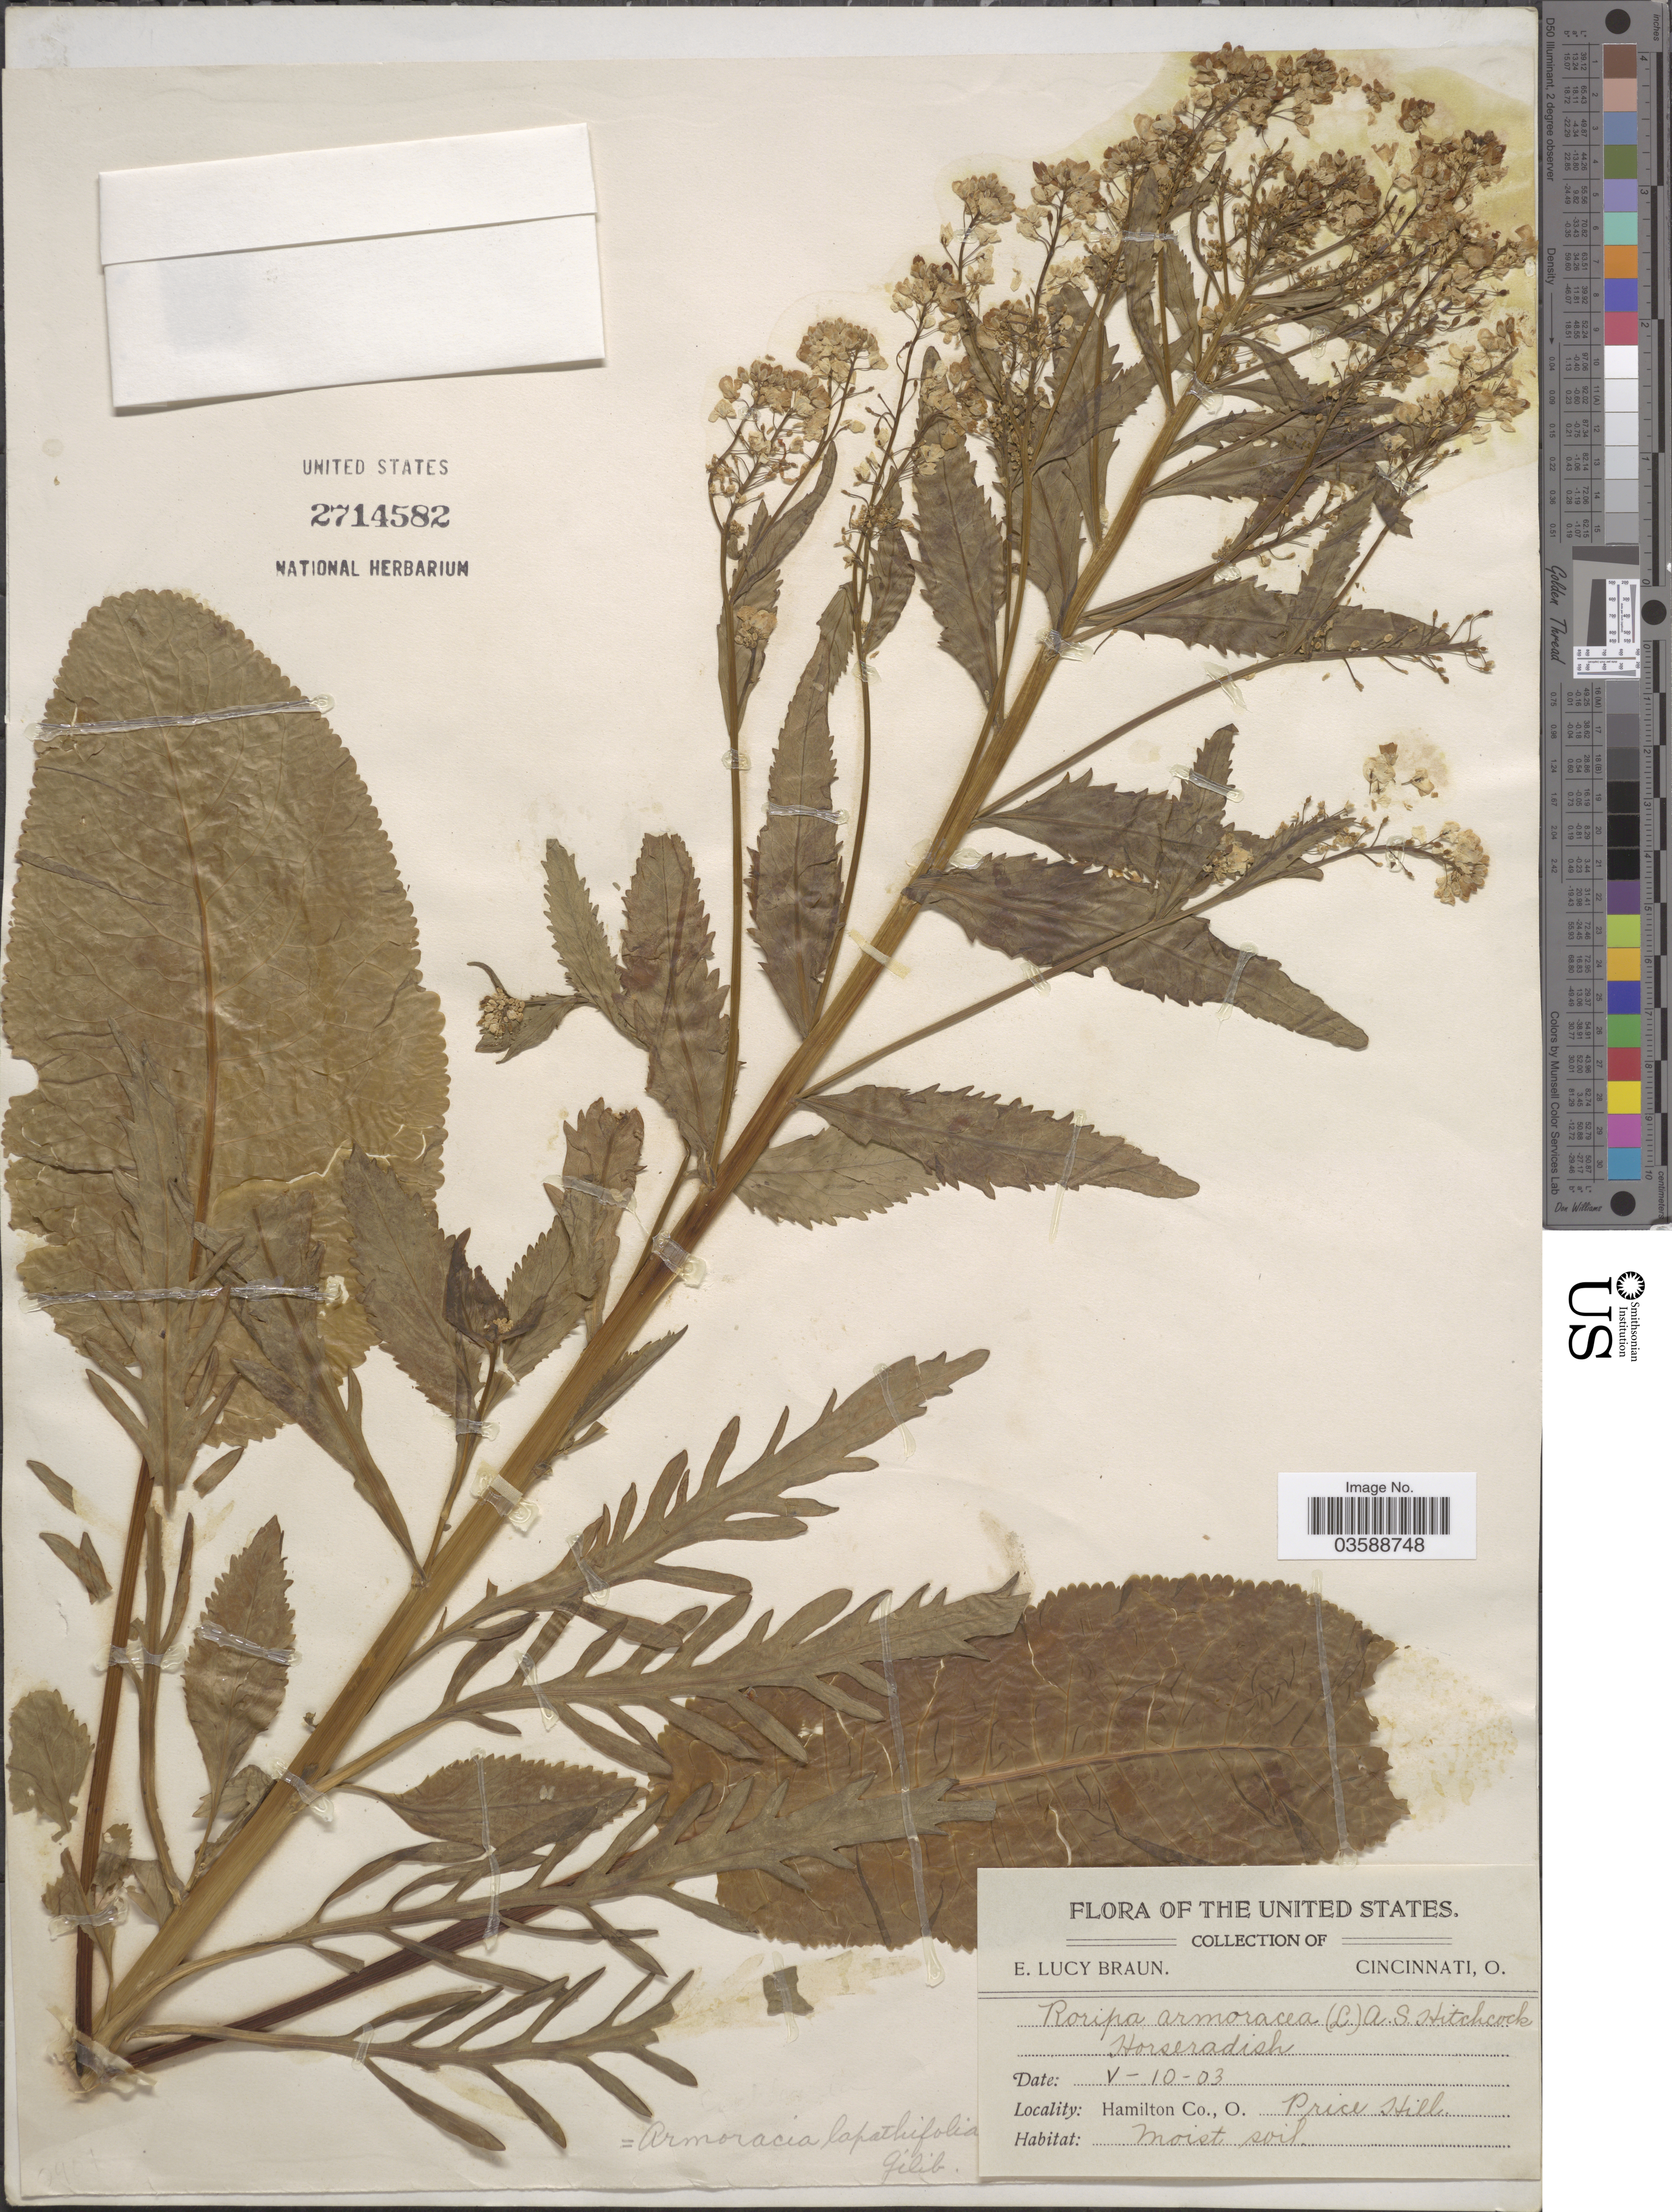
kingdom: Plantae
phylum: Tracheophyta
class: Magnoliopsida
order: Brassicales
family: Brassicaceae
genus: Armoracia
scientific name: Armoracia rusticana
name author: G. Gaertn. et al.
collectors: E. L. Braun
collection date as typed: Transcribed d/m/y: 10/5/3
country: United States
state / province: Ohio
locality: Hamilton Co. Price Hill.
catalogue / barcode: US 2714582